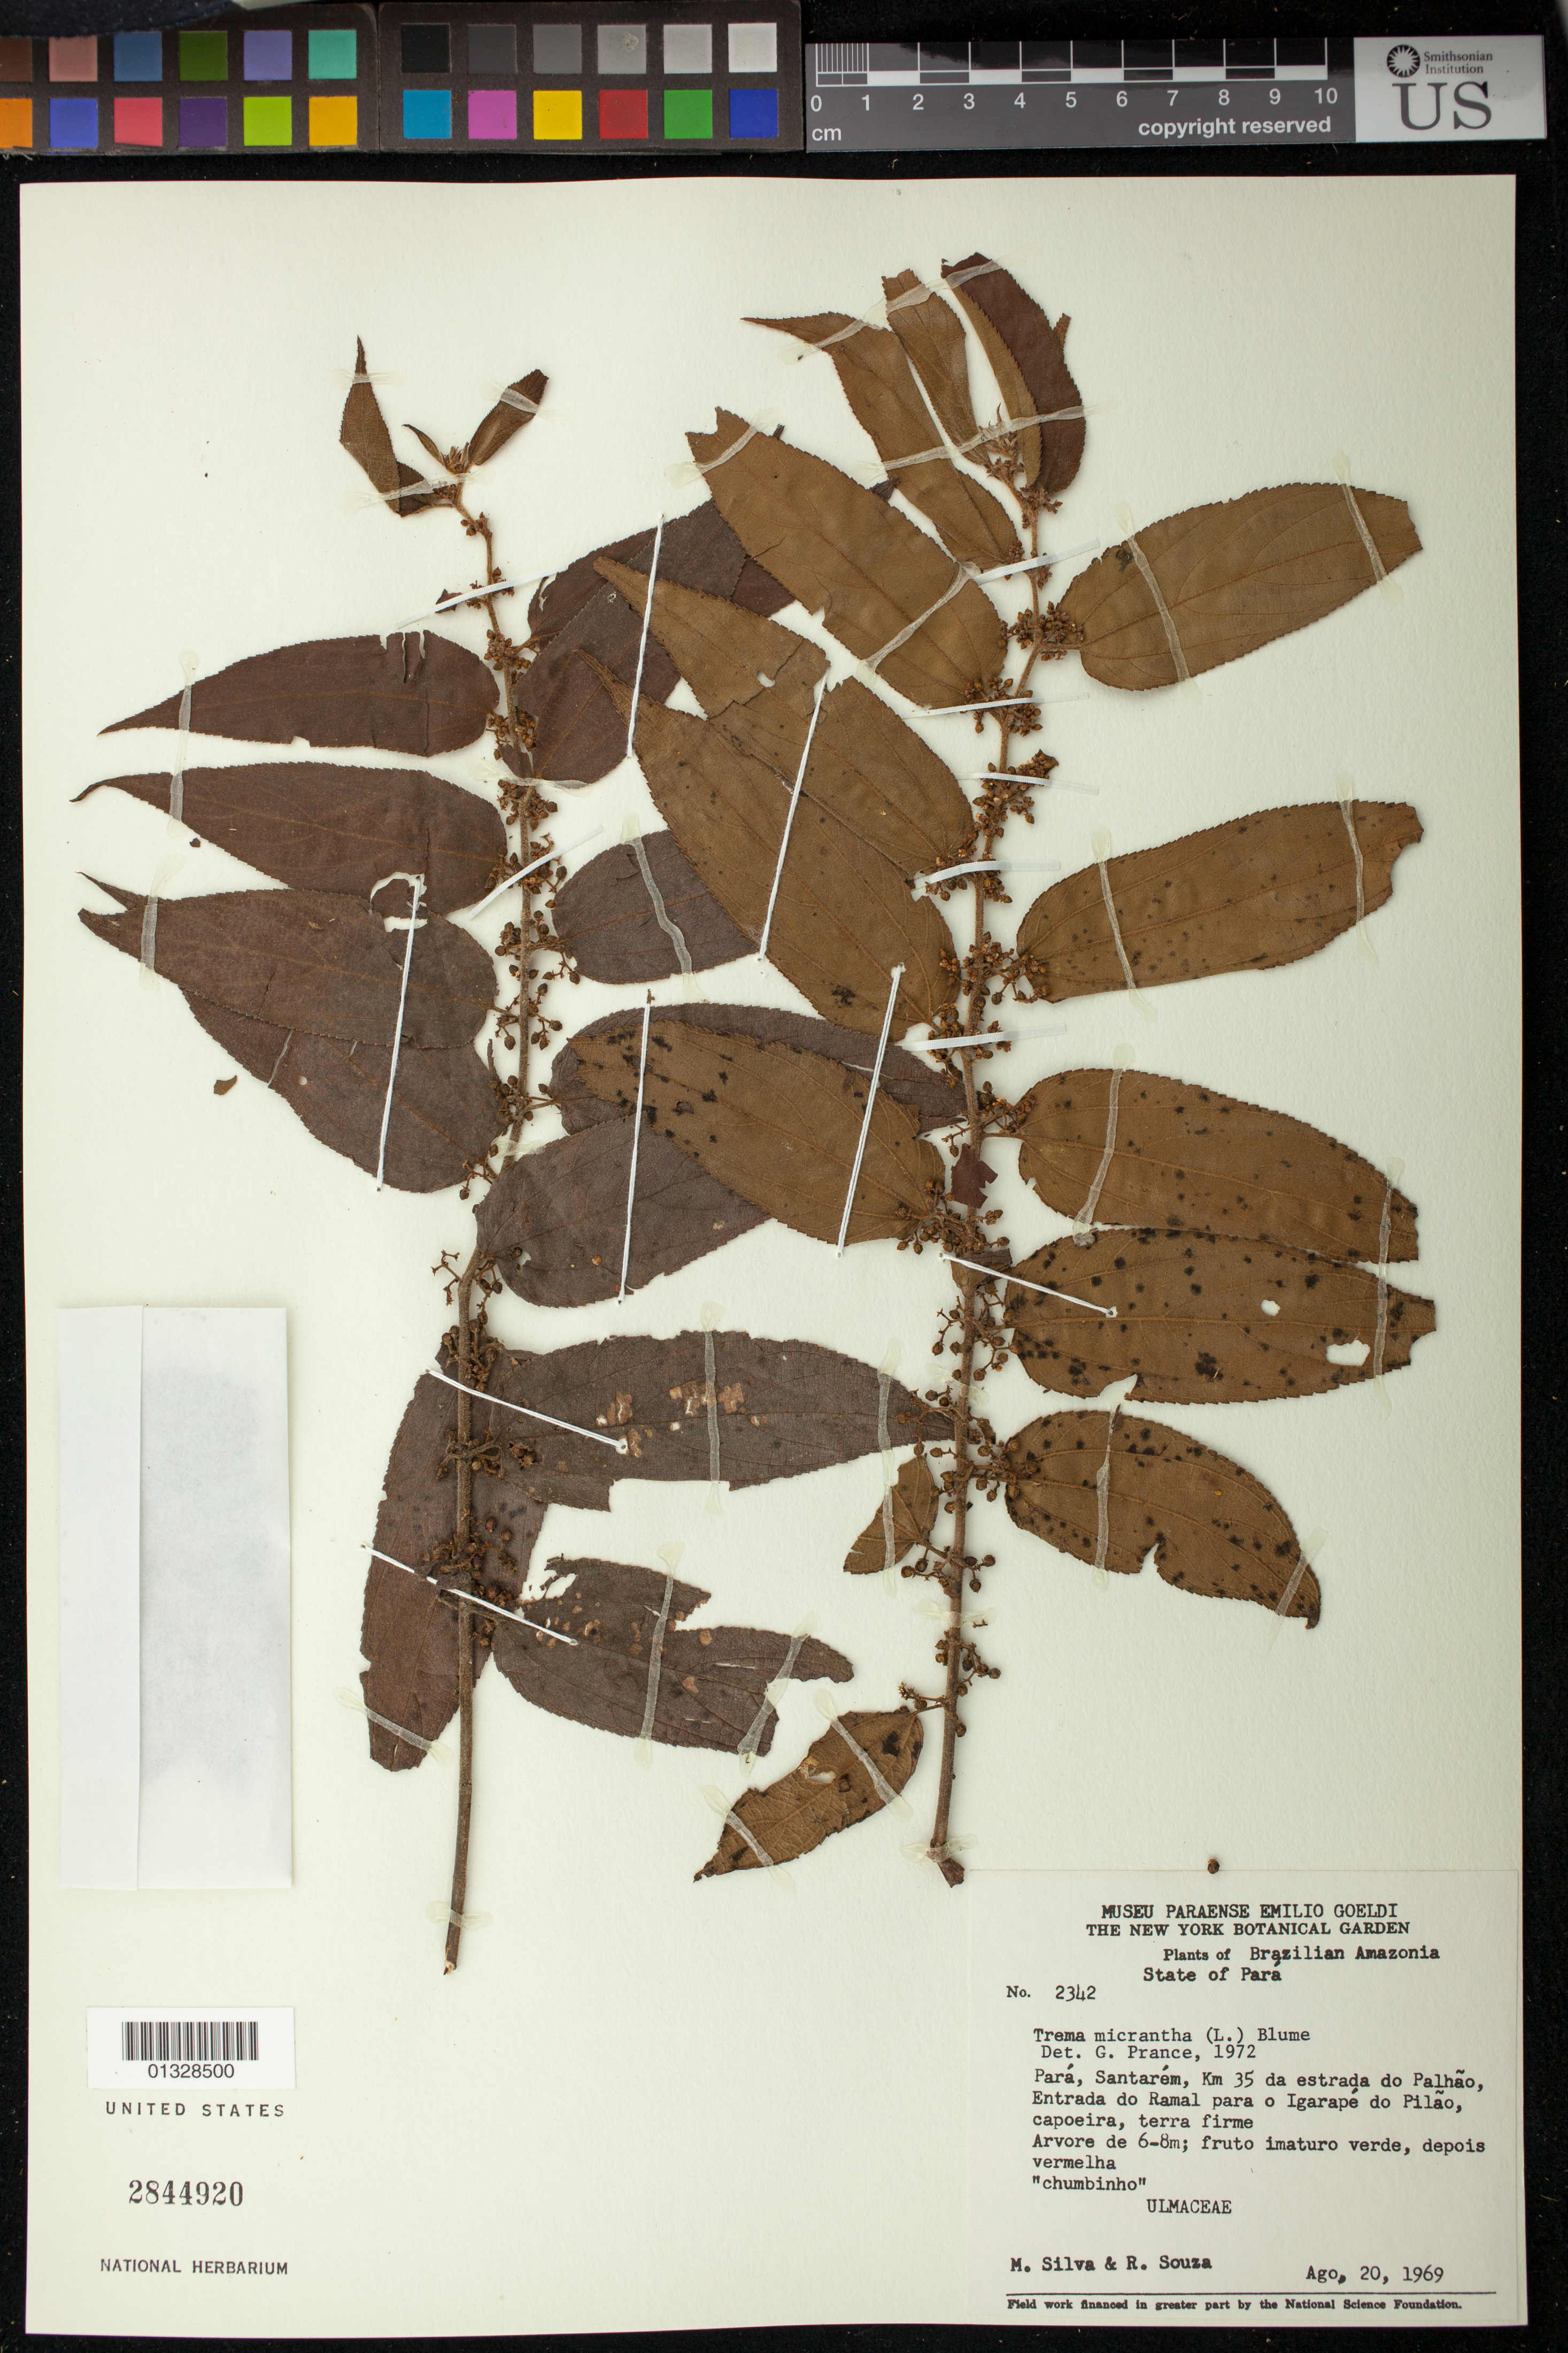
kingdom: Plantae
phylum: Tracheophyta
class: Magnoliopsida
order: Rosales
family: Cannabaceae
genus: Trema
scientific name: Trema micranthum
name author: (L.) Blume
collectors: M. Silva & R. Souza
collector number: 2342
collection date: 1969-08-20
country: Brazil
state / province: Pará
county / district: Santarém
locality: km 35 da estrada do Palhão, entrada do Ramal para o Igarapé do Pilão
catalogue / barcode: US 2844920